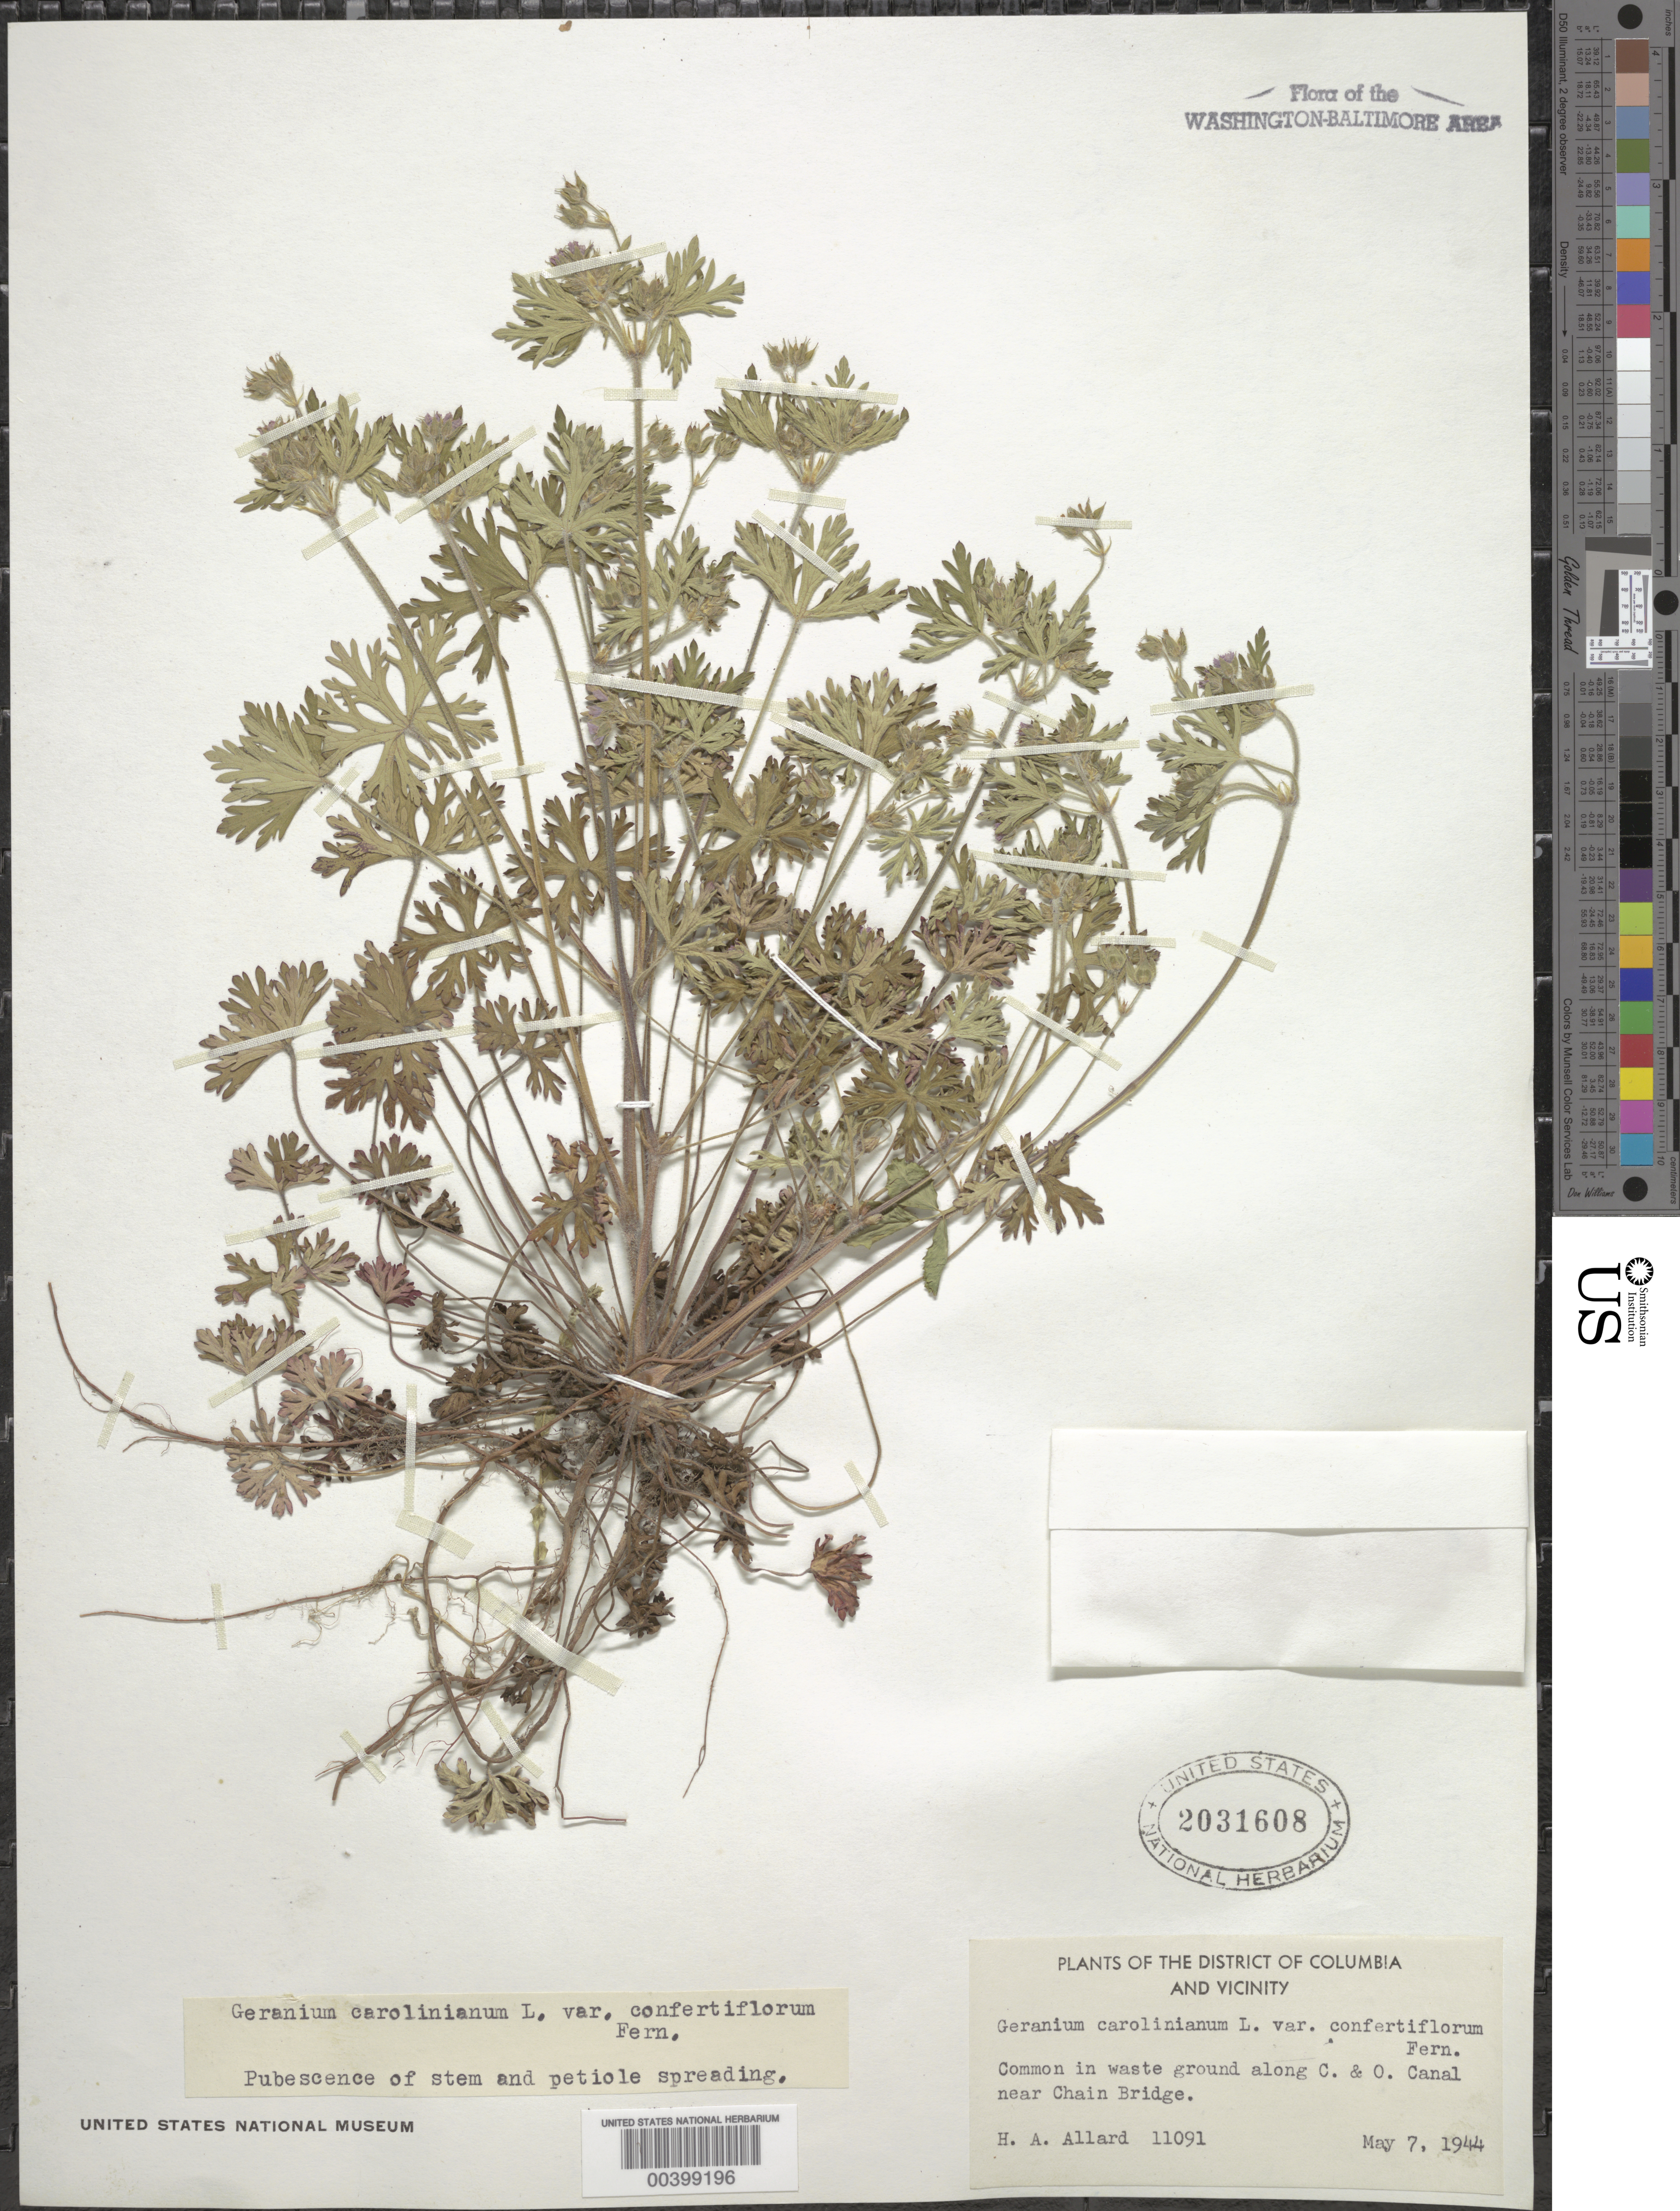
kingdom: Plantae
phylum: Tracheophyta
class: Magnoliopsida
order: Geraniales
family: Geraniaceae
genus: Geranium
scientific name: Geranium carolinianum var. confertiflorum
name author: Fernald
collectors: H. A. Allard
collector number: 11091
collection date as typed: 07 May 1944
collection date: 1944-05-07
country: United States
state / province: District of Columbia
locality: C. and O. Canal, Chain Bridge vicinity C. and O. Canal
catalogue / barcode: US 2031608